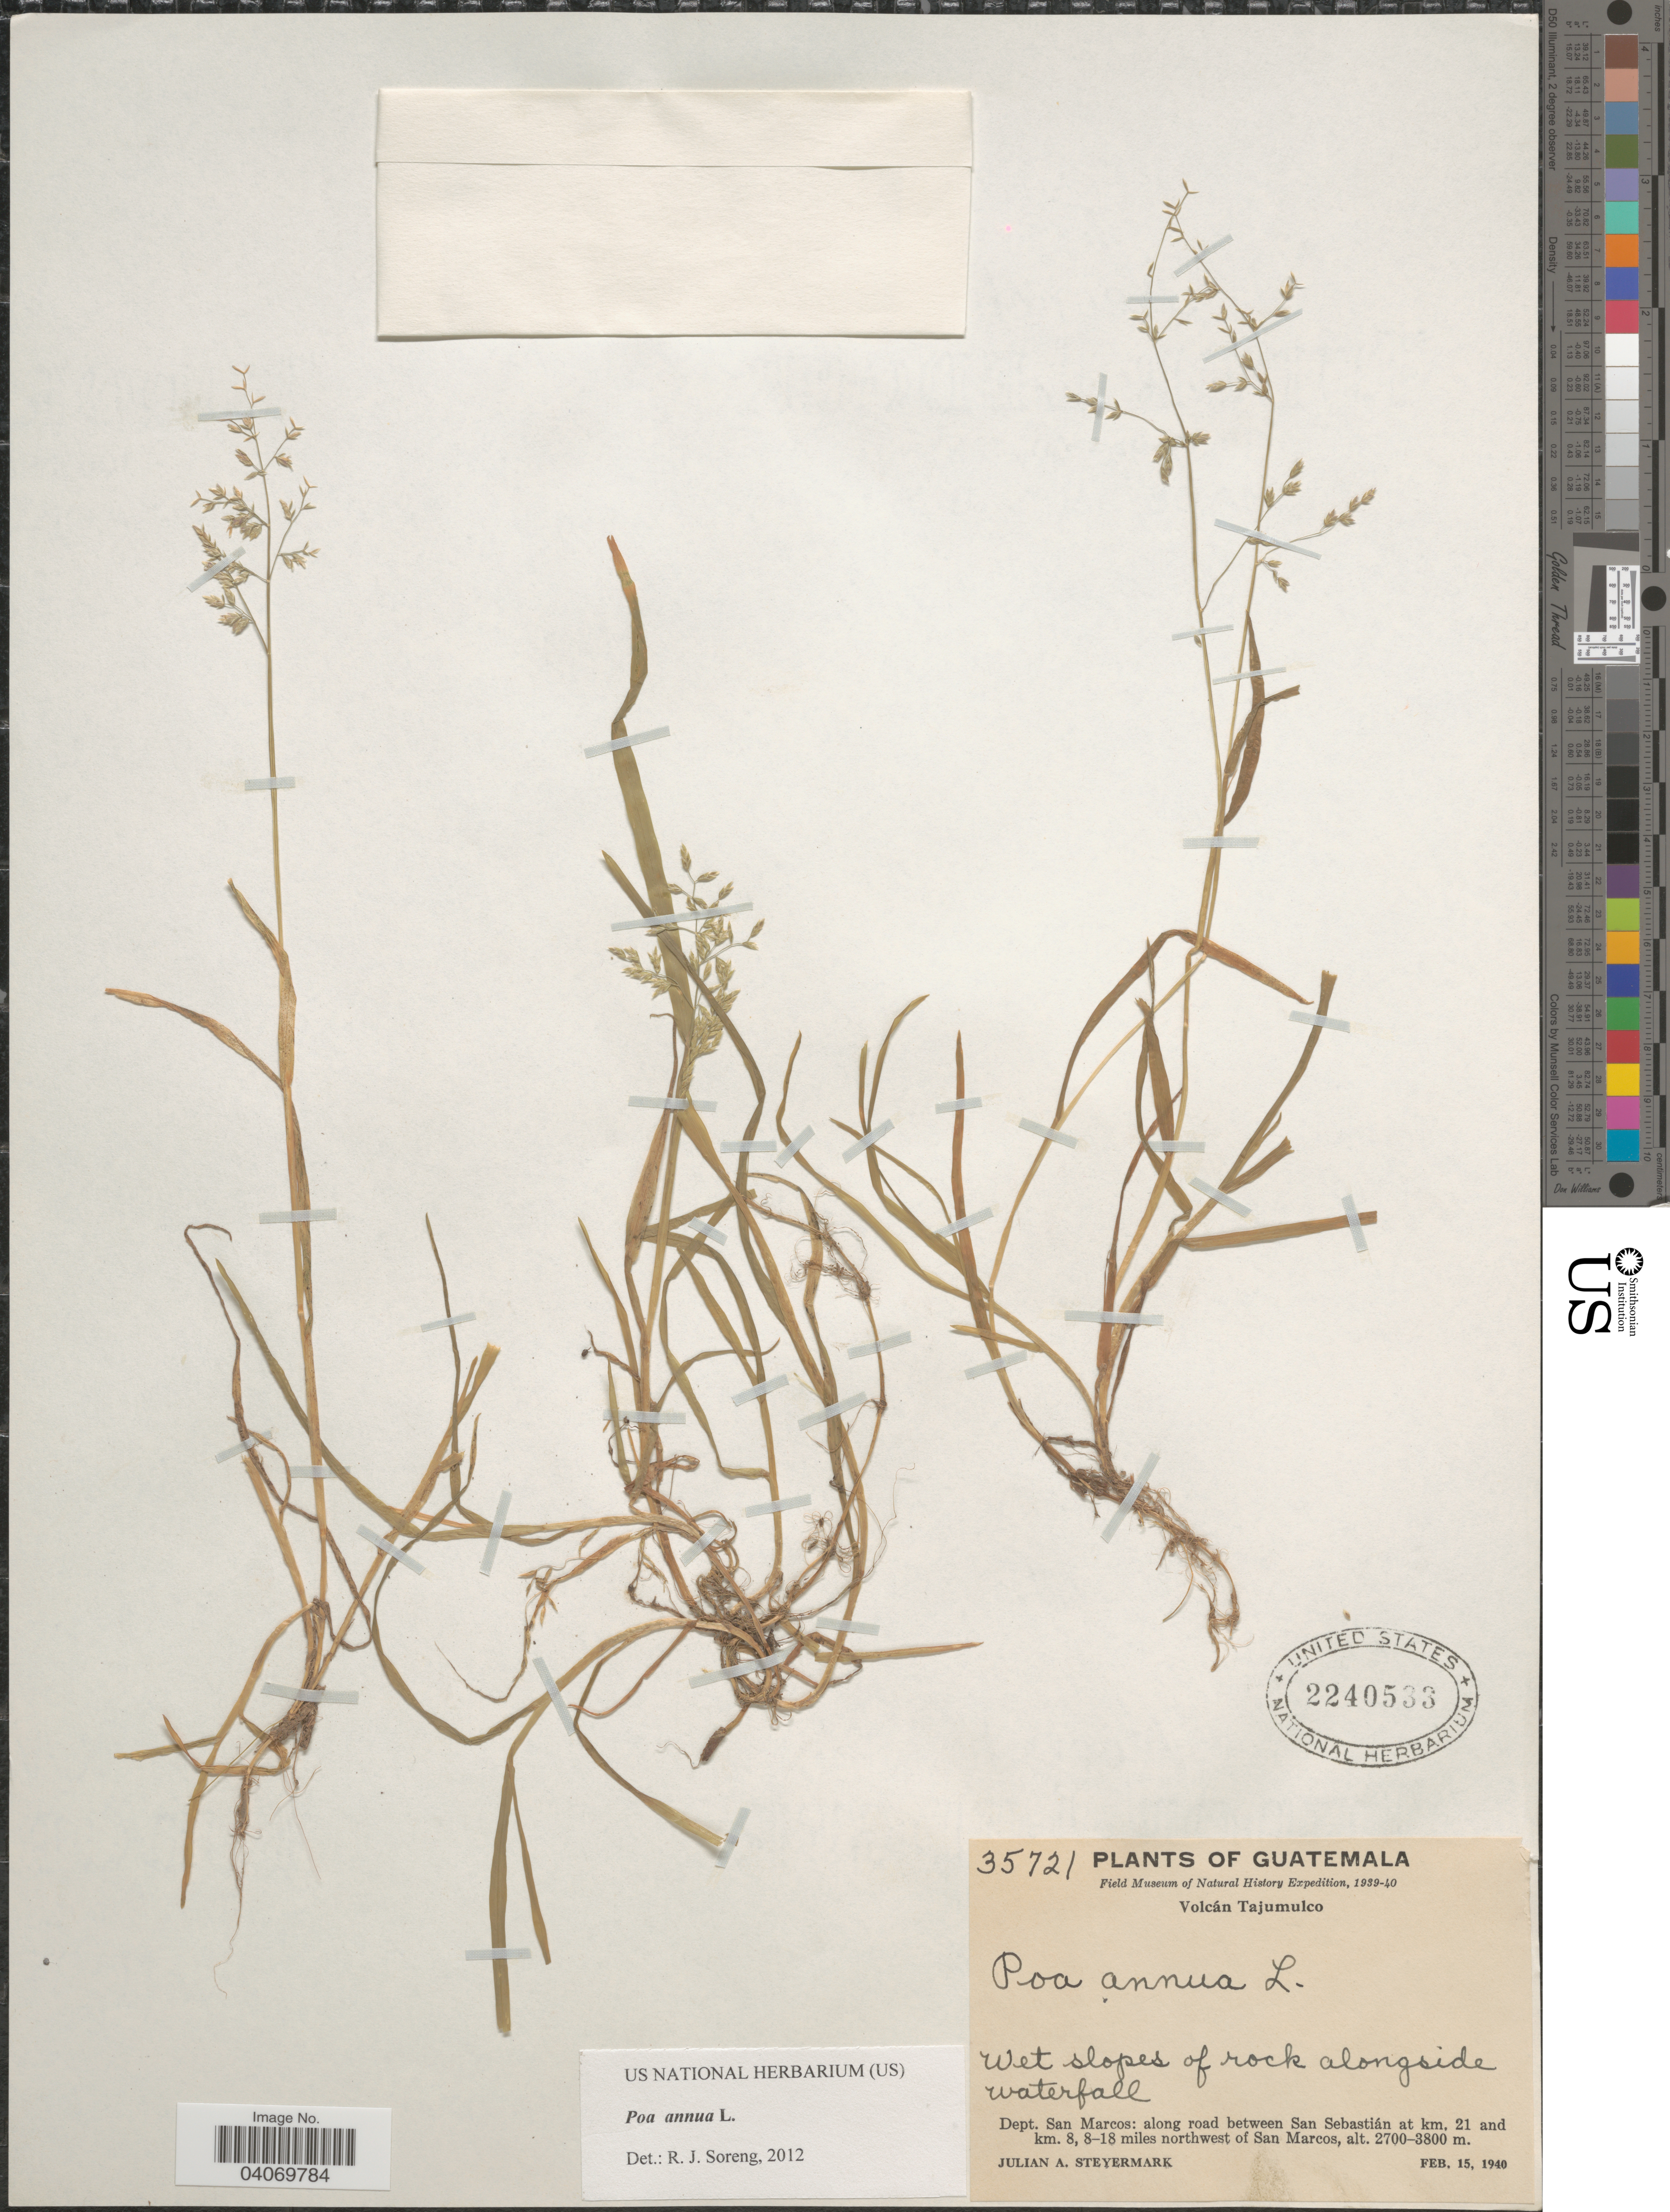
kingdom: Plantae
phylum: Tracheophyta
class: Liliopsida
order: Poales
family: Poaceae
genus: Poa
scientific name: Poa annua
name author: L.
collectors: J. Steyermark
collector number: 35721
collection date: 1940-02-15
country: Guatemala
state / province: San Marcos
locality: Field Museum of Natural History Expedition, 1939-40. Volcán Tajumulco. Wet slopes of rock alongside waterfall. Dept. San Marcos: along road between San Sebastián at km. 21 and km. 8, 8-18 miles northwest of San Marcos.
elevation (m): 2700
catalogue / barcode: US 2240533